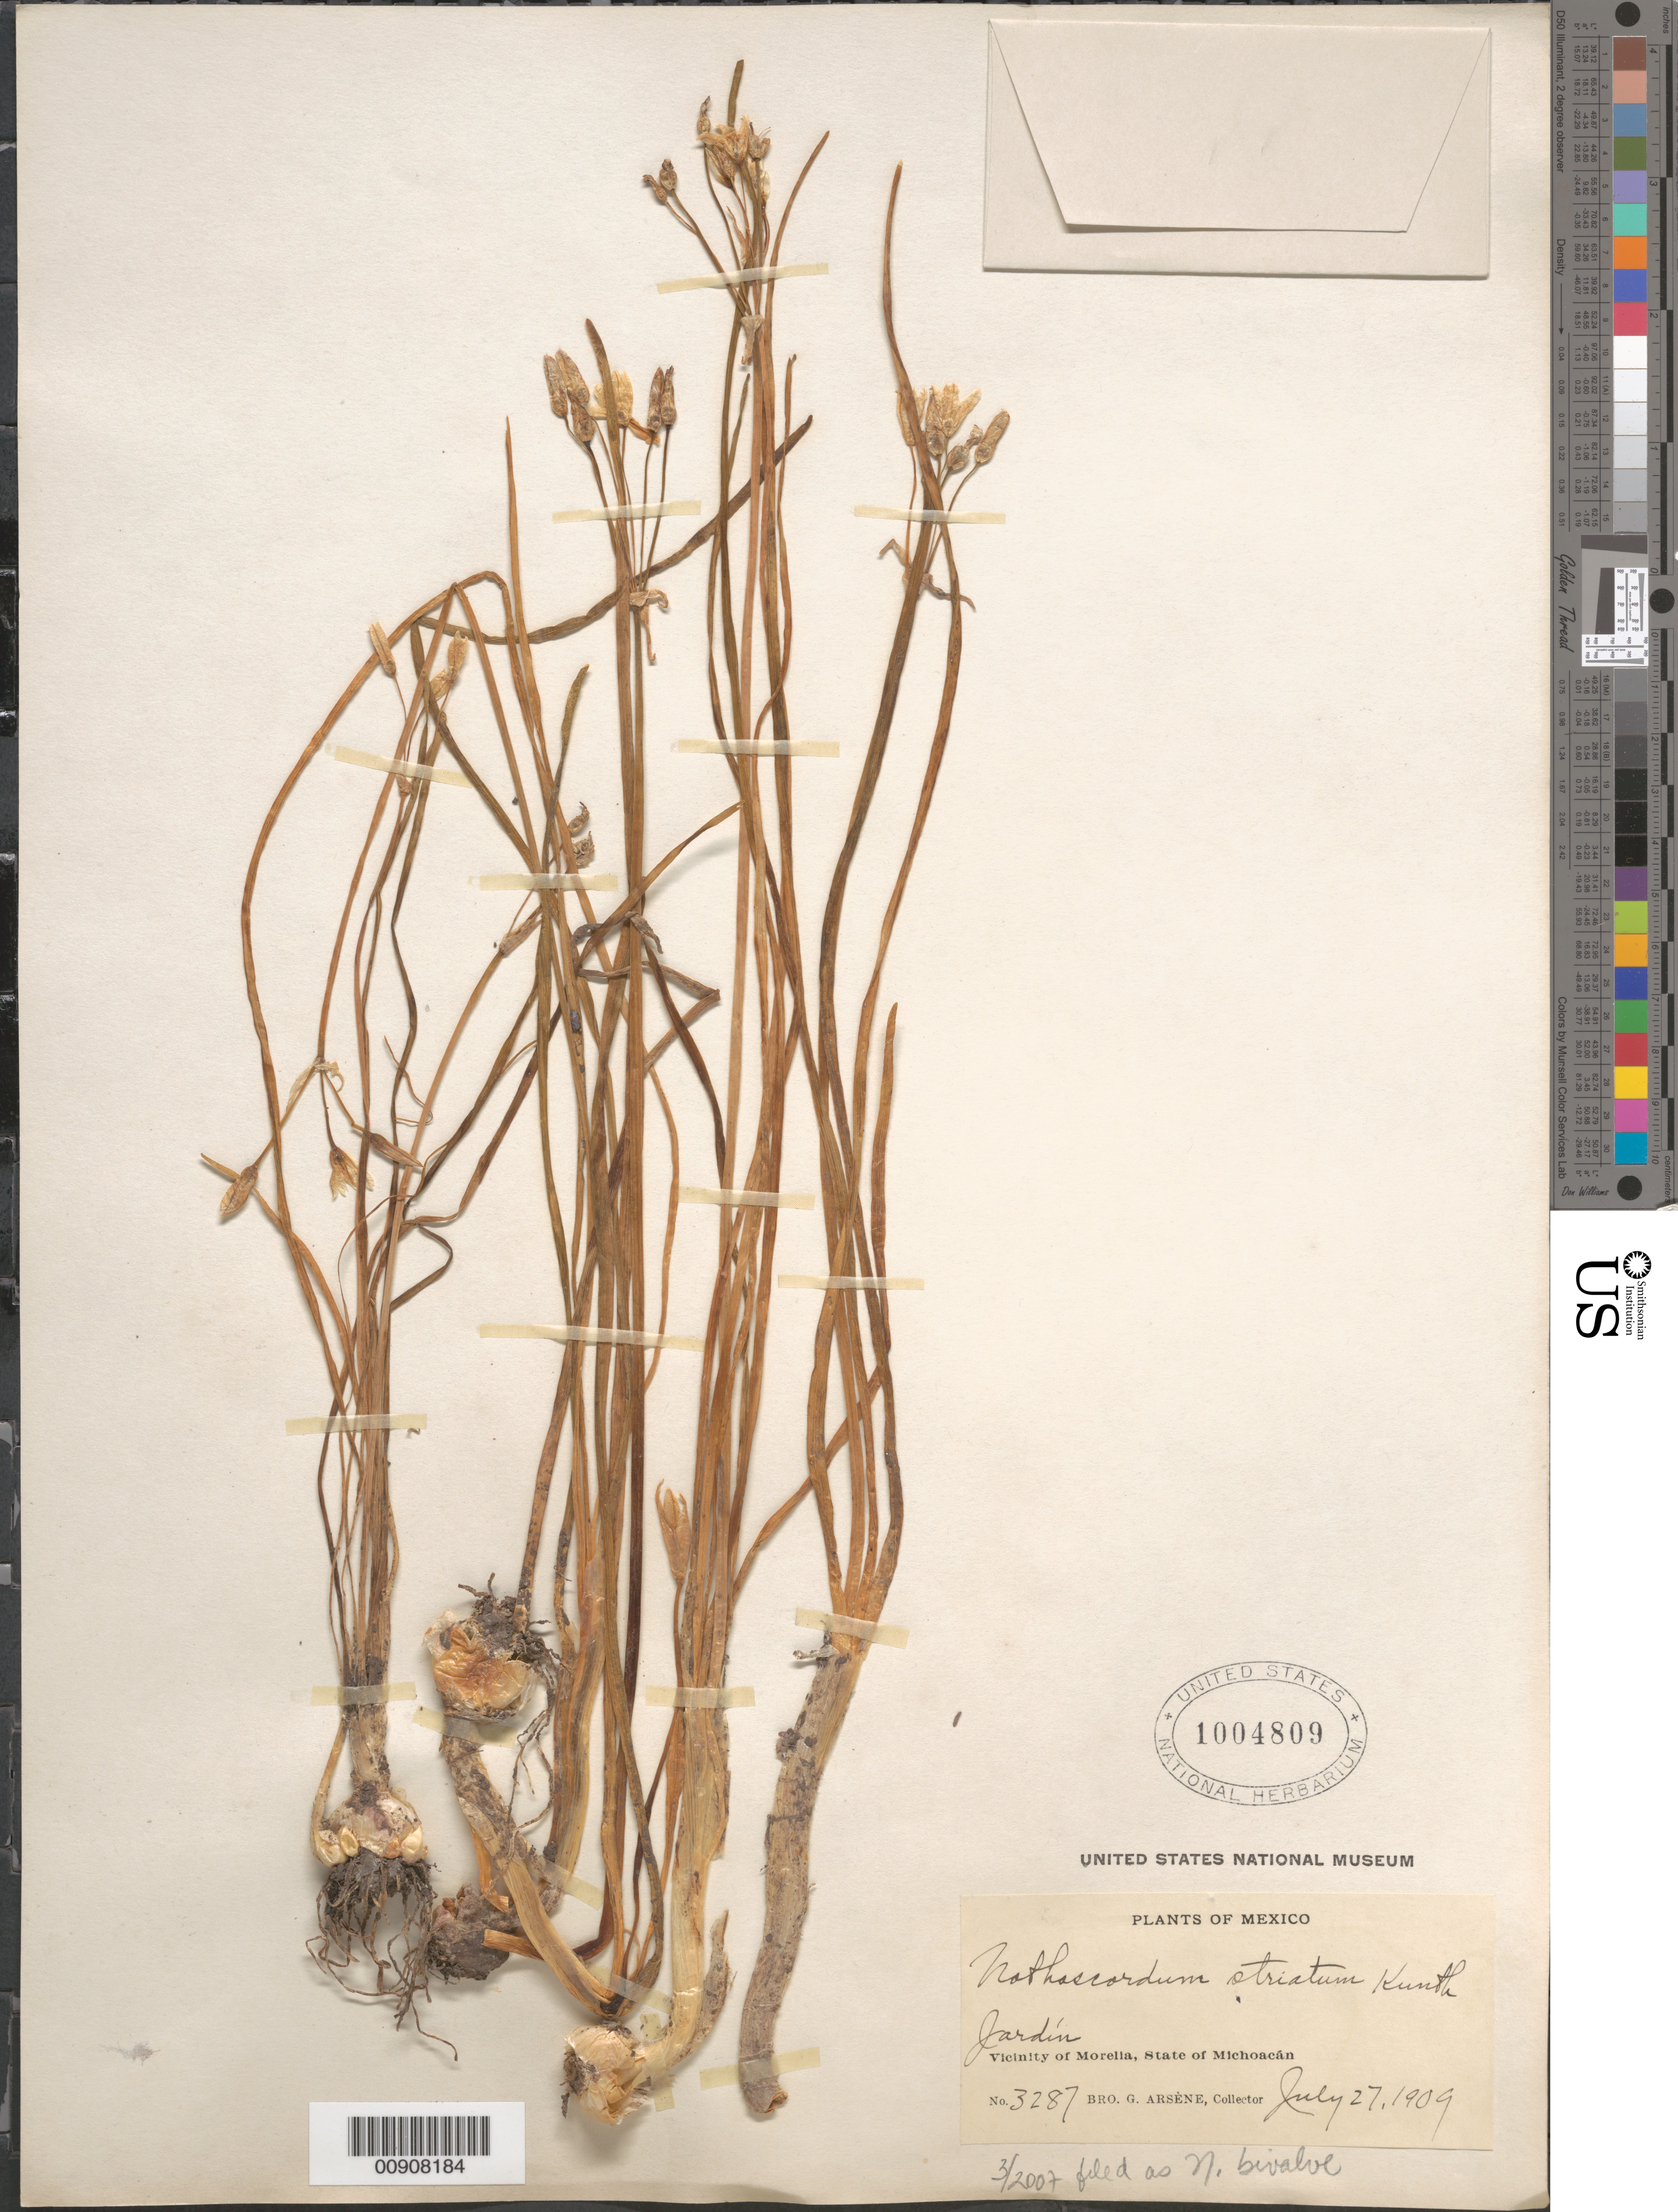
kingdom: Plantae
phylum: Tracheophyta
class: Liliopsida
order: Asparagales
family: Amaryllidaceae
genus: Nothoscordum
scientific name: Nothoscordum bivalve var. bivalve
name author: (L.) Britton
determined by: Strong, M. T., (US), Smithsonian Institution - National Museum of Natural History (UNITED STATES)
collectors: Bro. G. Arsène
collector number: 3287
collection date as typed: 27 Jul 1909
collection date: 1909-07-27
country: Mexico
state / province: Michoacán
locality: Jardín. Vicinity of Morelia, State of Michoacán.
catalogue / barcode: US 1004809